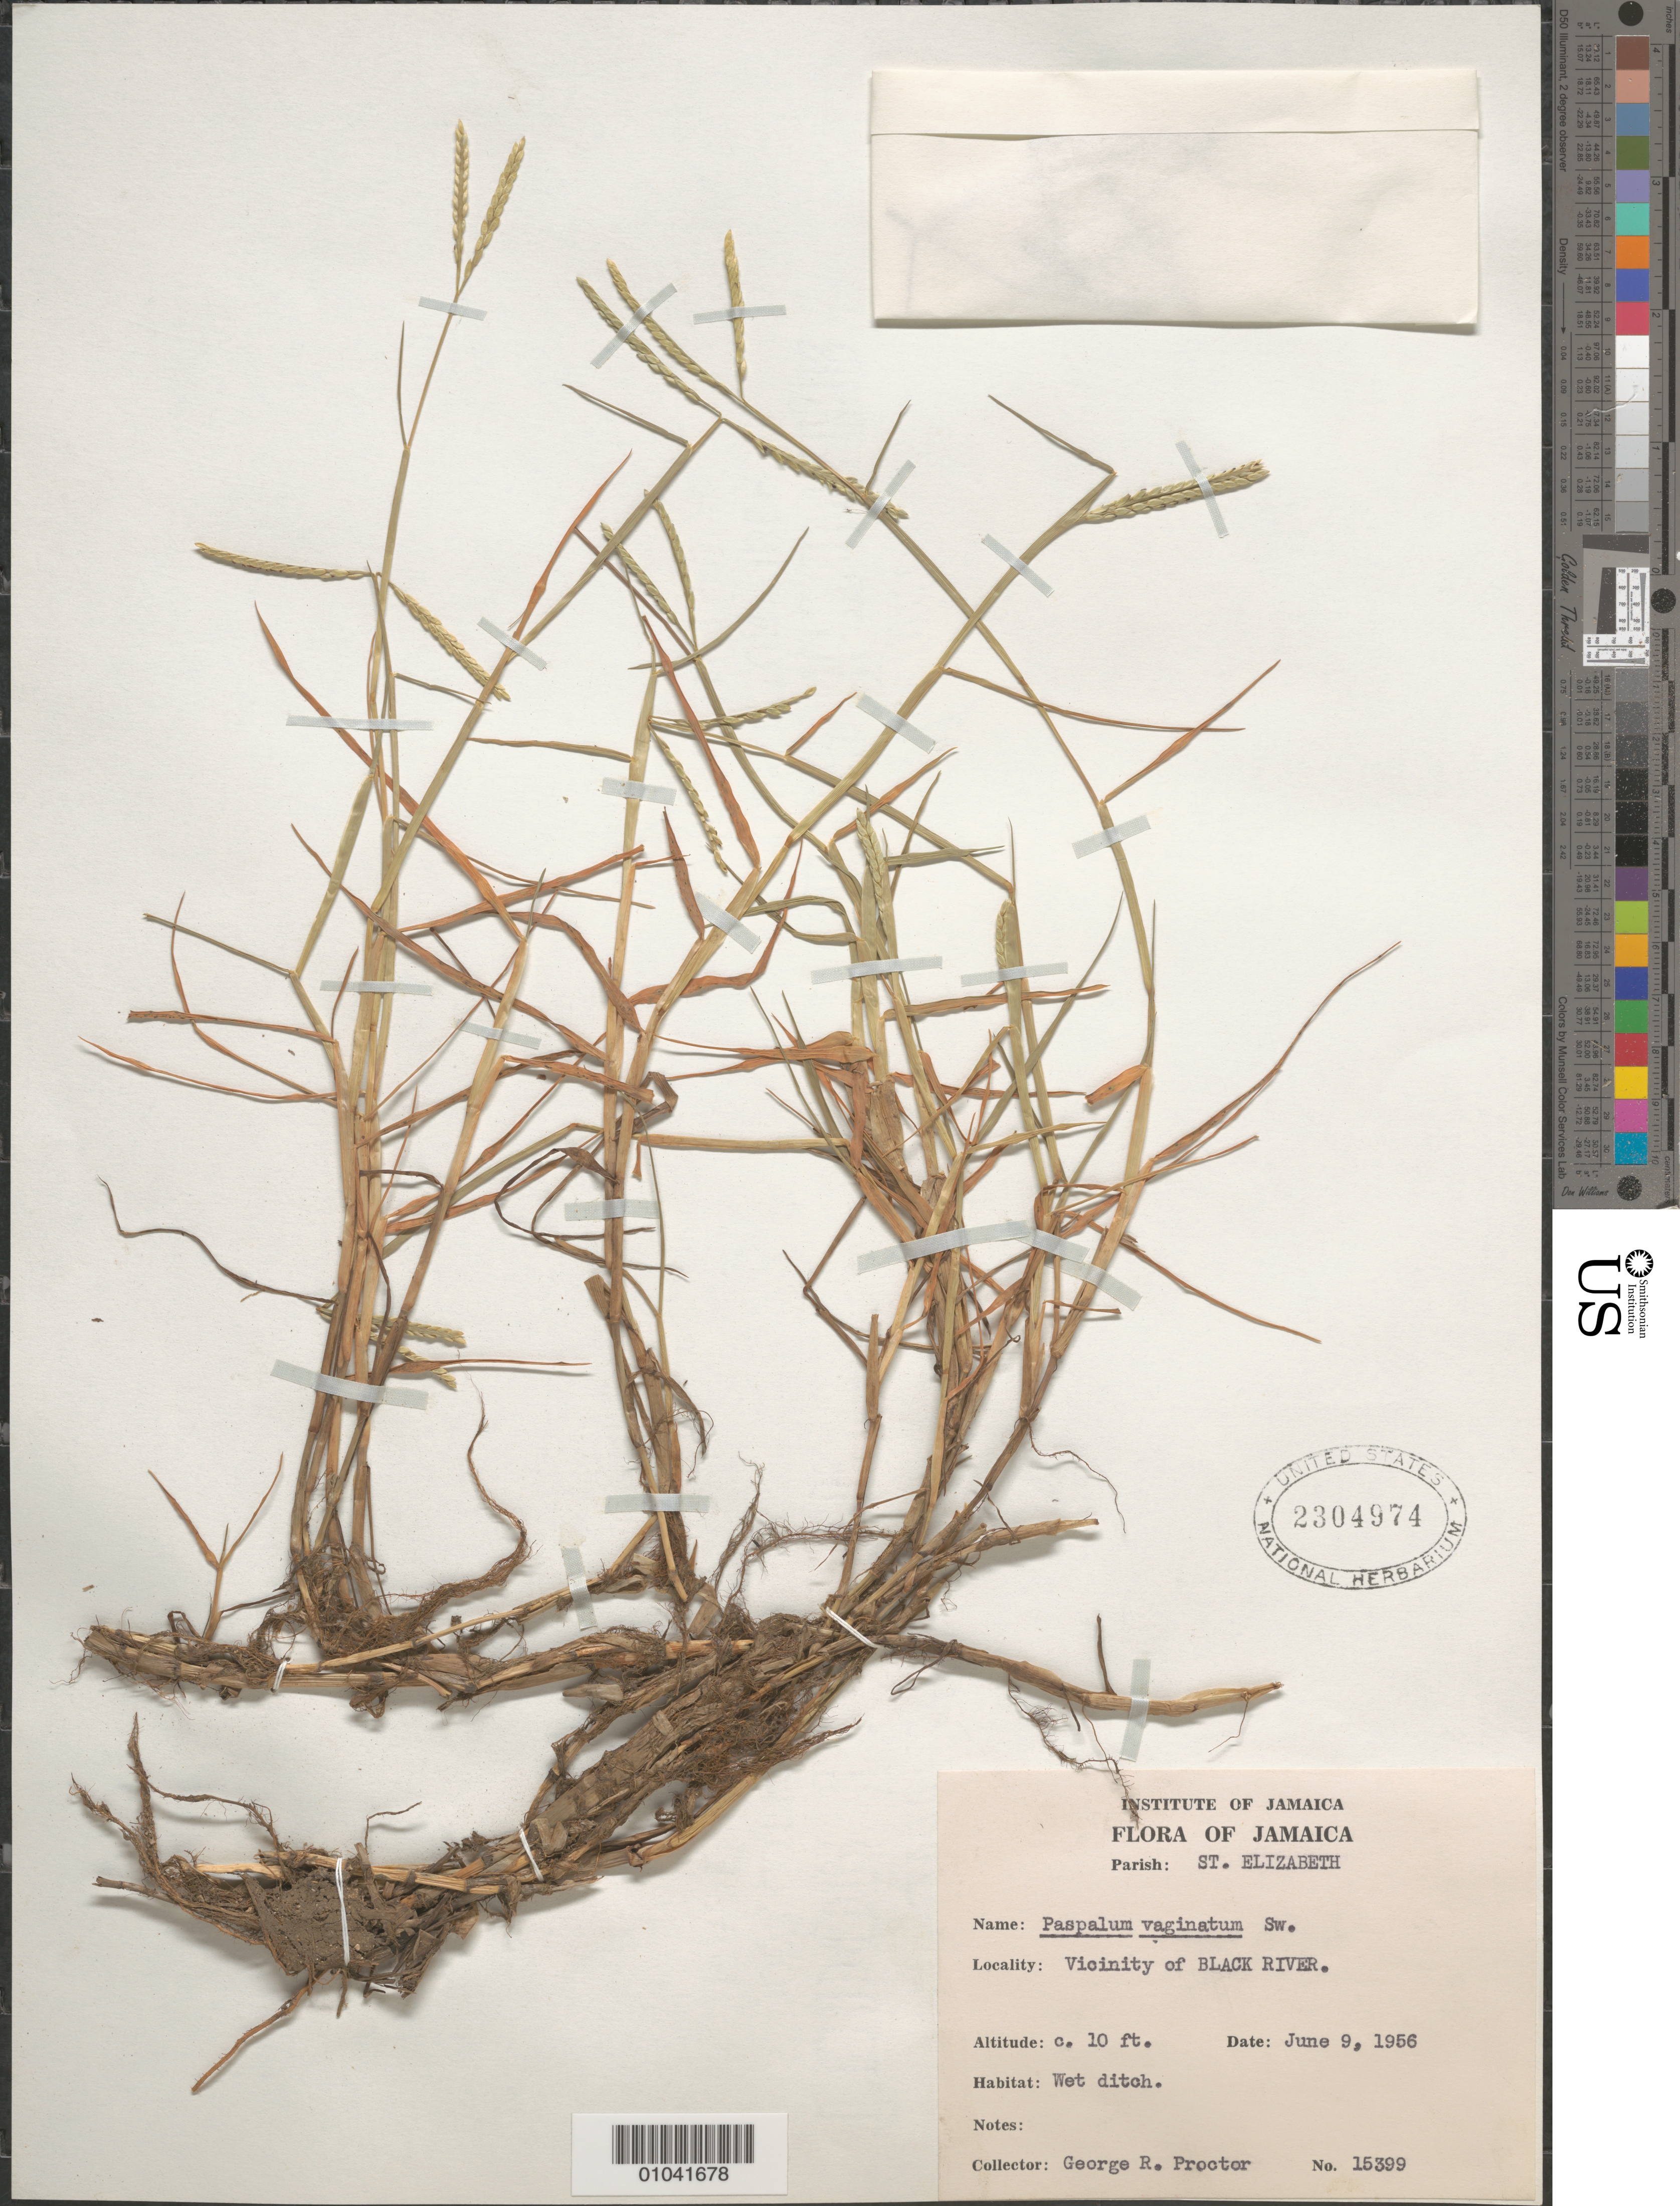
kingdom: Plantae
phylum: Tracheophyta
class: Liliopsida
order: Poales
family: Poaceae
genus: Paspalum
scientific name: Paspalum vaginatum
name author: Sw.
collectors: G. R. Proctor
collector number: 15399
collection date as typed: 09 Jun 1956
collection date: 1956-06-09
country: Jamaica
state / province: Saint Elizabeth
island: Jamaica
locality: Vicinity of Black River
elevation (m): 3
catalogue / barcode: US 2304974